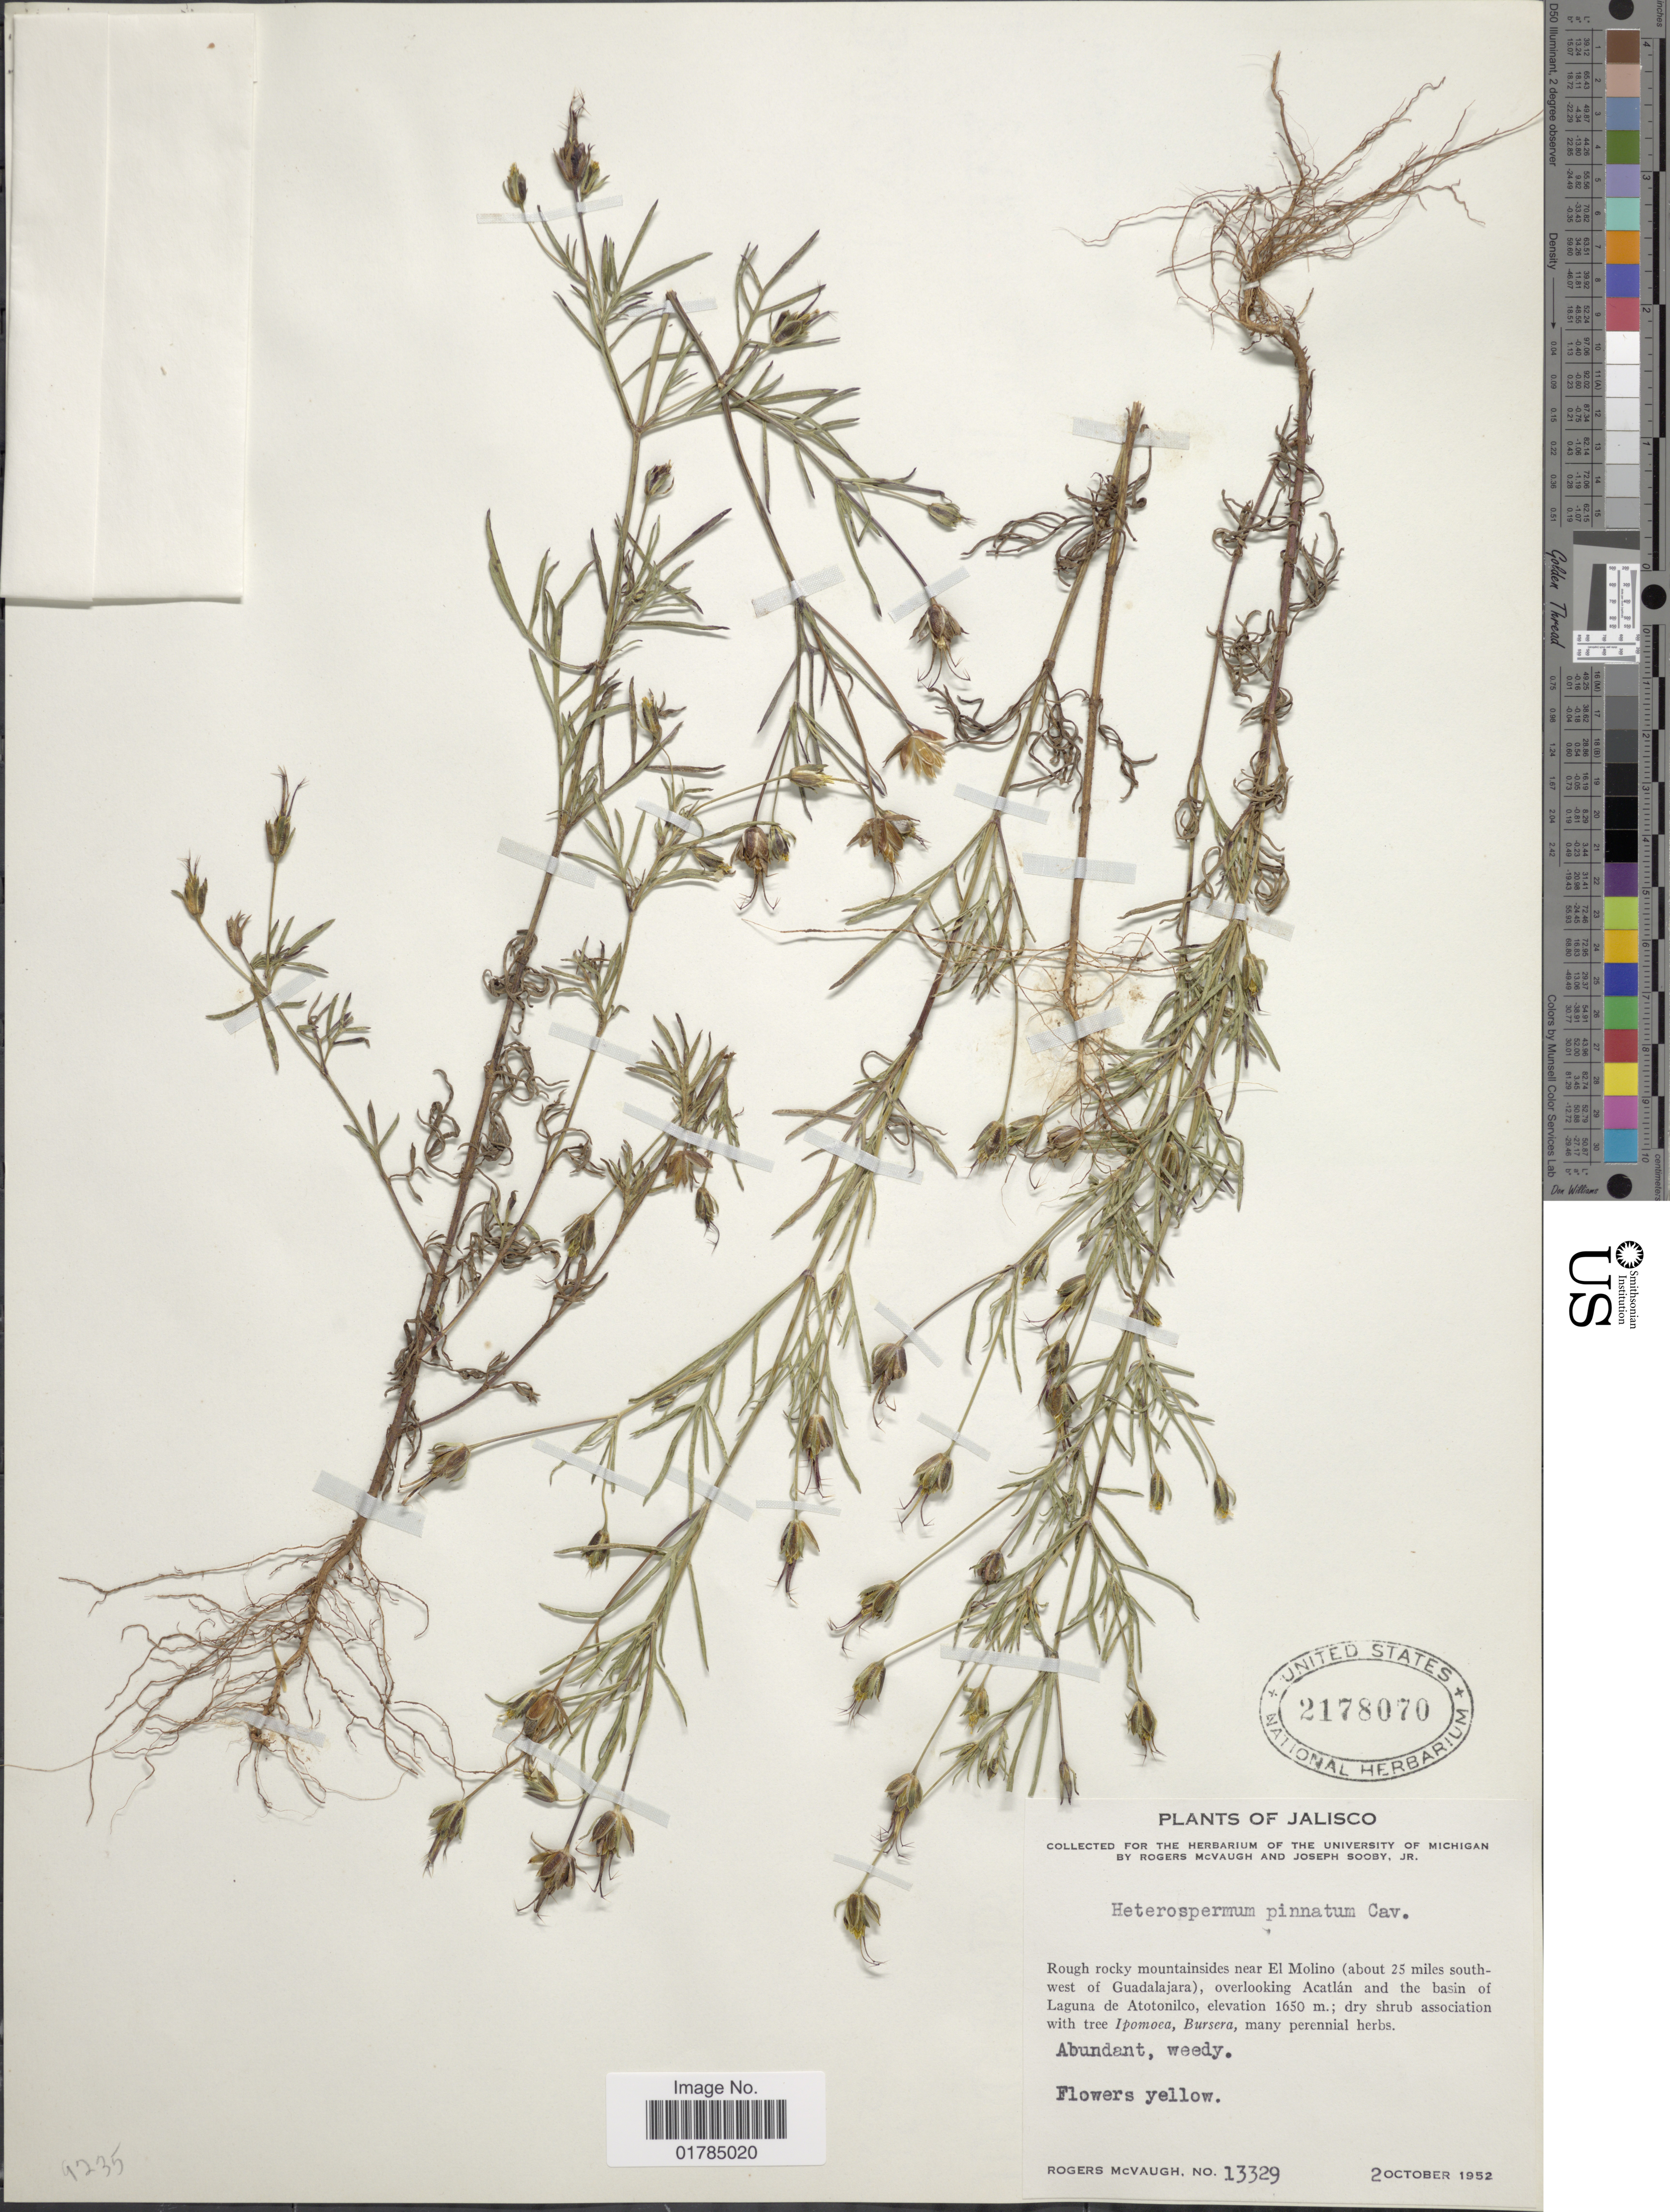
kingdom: Plantae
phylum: Tracheophyta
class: Magnoliopsida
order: Asterales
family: Asteraceae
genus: Heterosperma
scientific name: Heterosperma pinnatum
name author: Cav.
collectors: R. McVaugh & J. Sooby Jr.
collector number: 13329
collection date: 1952-10-02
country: Mexico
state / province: Jalisco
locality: Near El Molina (about 25 miles southwest of Guadalajara), overlooking Acatlan and the basin of Laguna de Atotonilco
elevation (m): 1650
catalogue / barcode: US 2178070